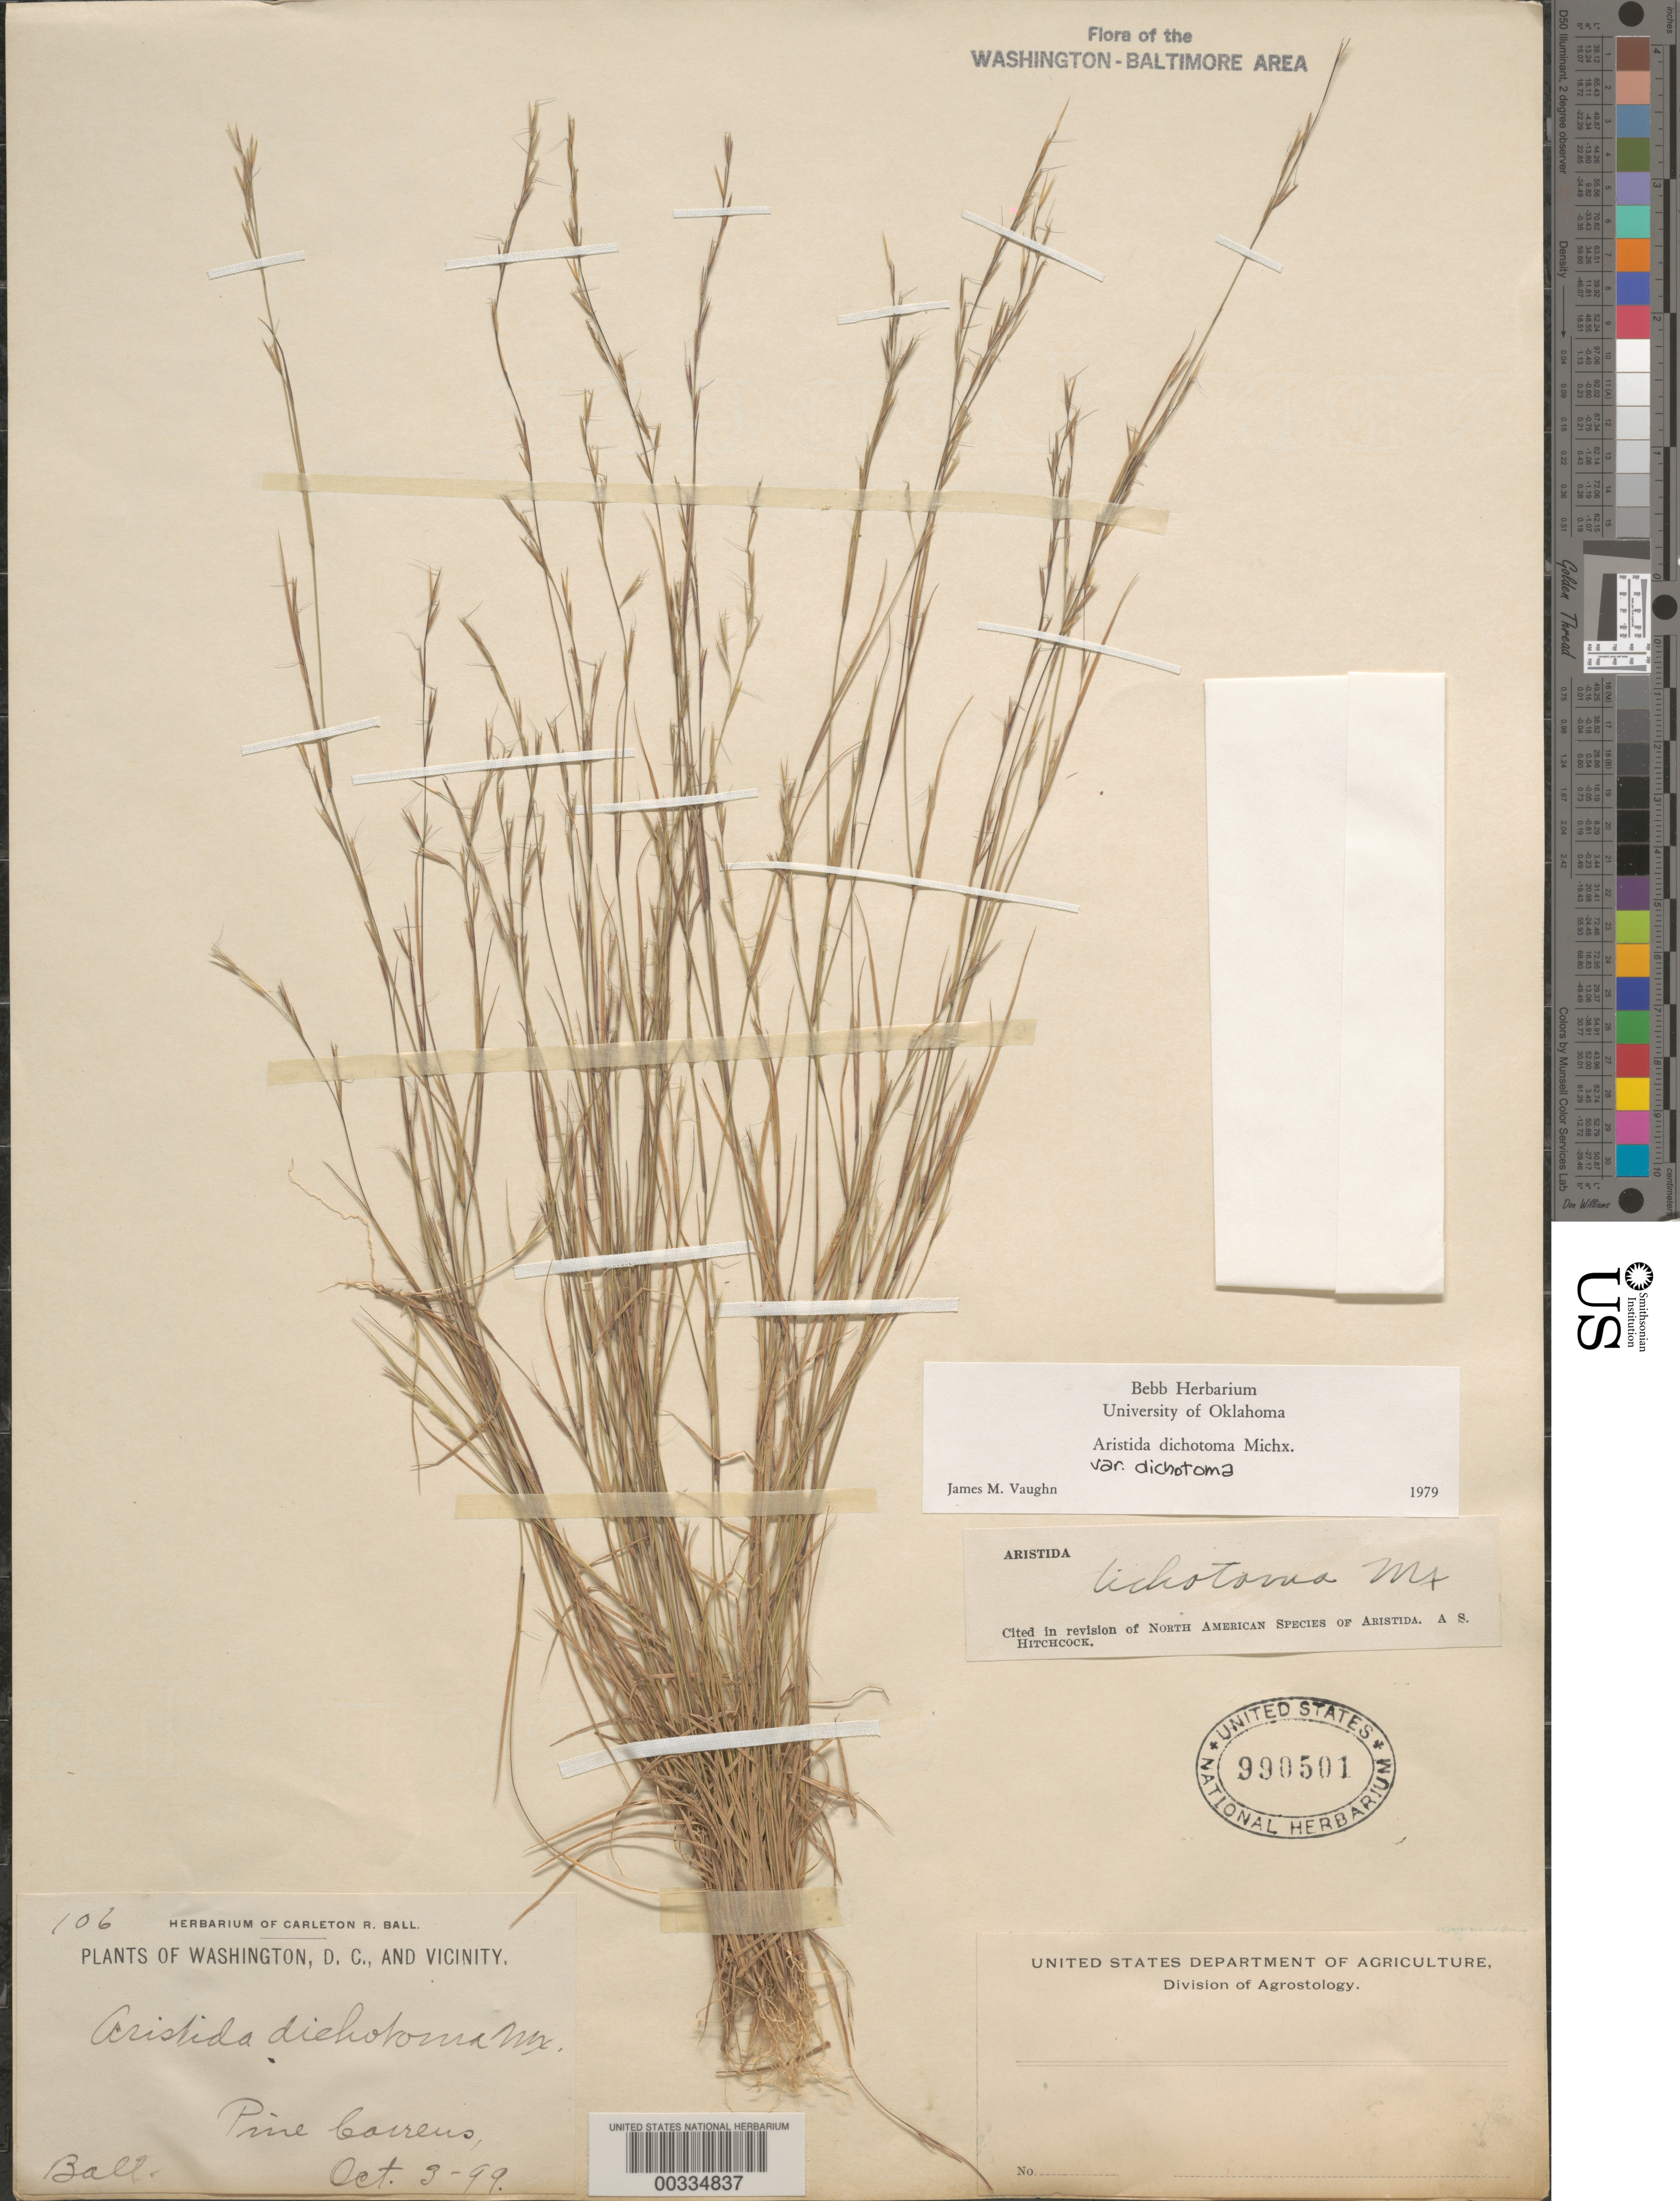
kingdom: Plantae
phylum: Tracheophyta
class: Liliopsida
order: Poales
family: Poaceae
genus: Aristida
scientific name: Aristida dichotoma var. dichotoma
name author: Michx.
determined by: Vaughn, J. M.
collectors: C. R. Ball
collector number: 106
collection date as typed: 03 Oct 1899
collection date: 1899-10-03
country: United States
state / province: District of Columbia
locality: Pine Barrens, Washington area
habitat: Pine barrens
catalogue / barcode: US 990501